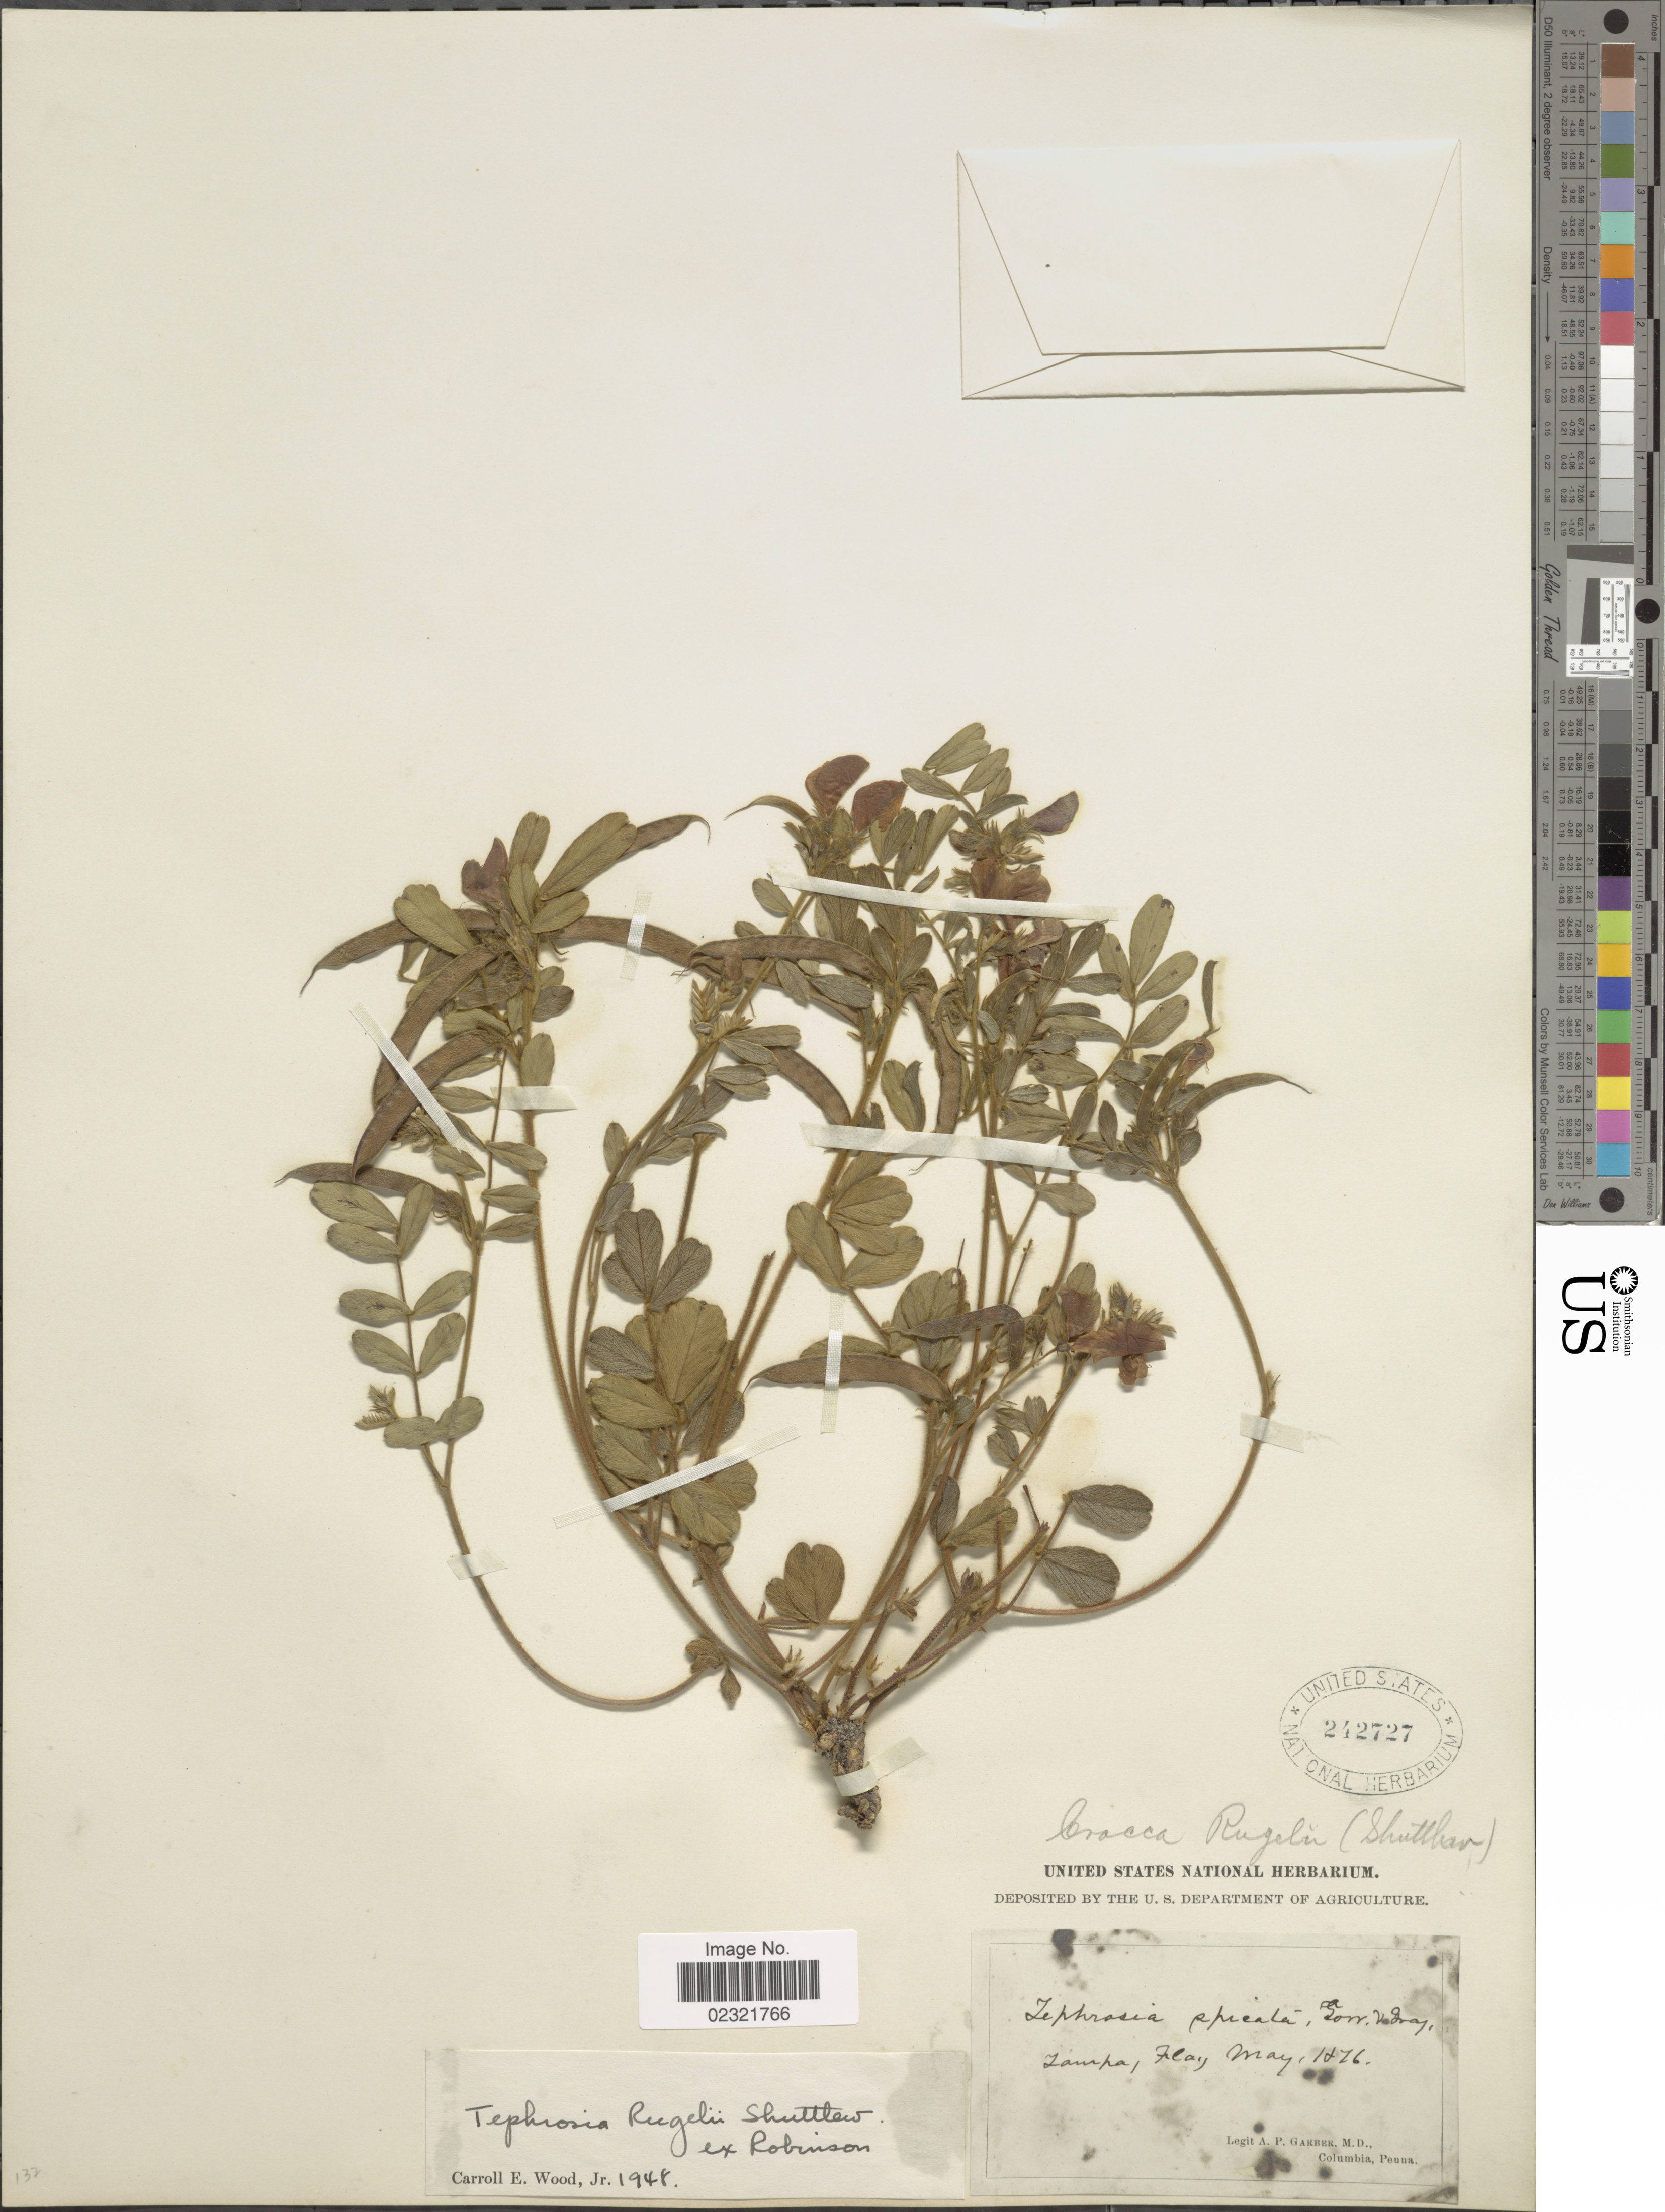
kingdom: Plantae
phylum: Tracheophyta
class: Magnoliopsida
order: Fabales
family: Fabaceae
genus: Tephrosia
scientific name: Tephrosia rugelii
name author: Shuttlew.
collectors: A. P. Garber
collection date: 1876-05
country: United States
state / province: Florida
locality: Tampa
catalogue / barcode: US 242727